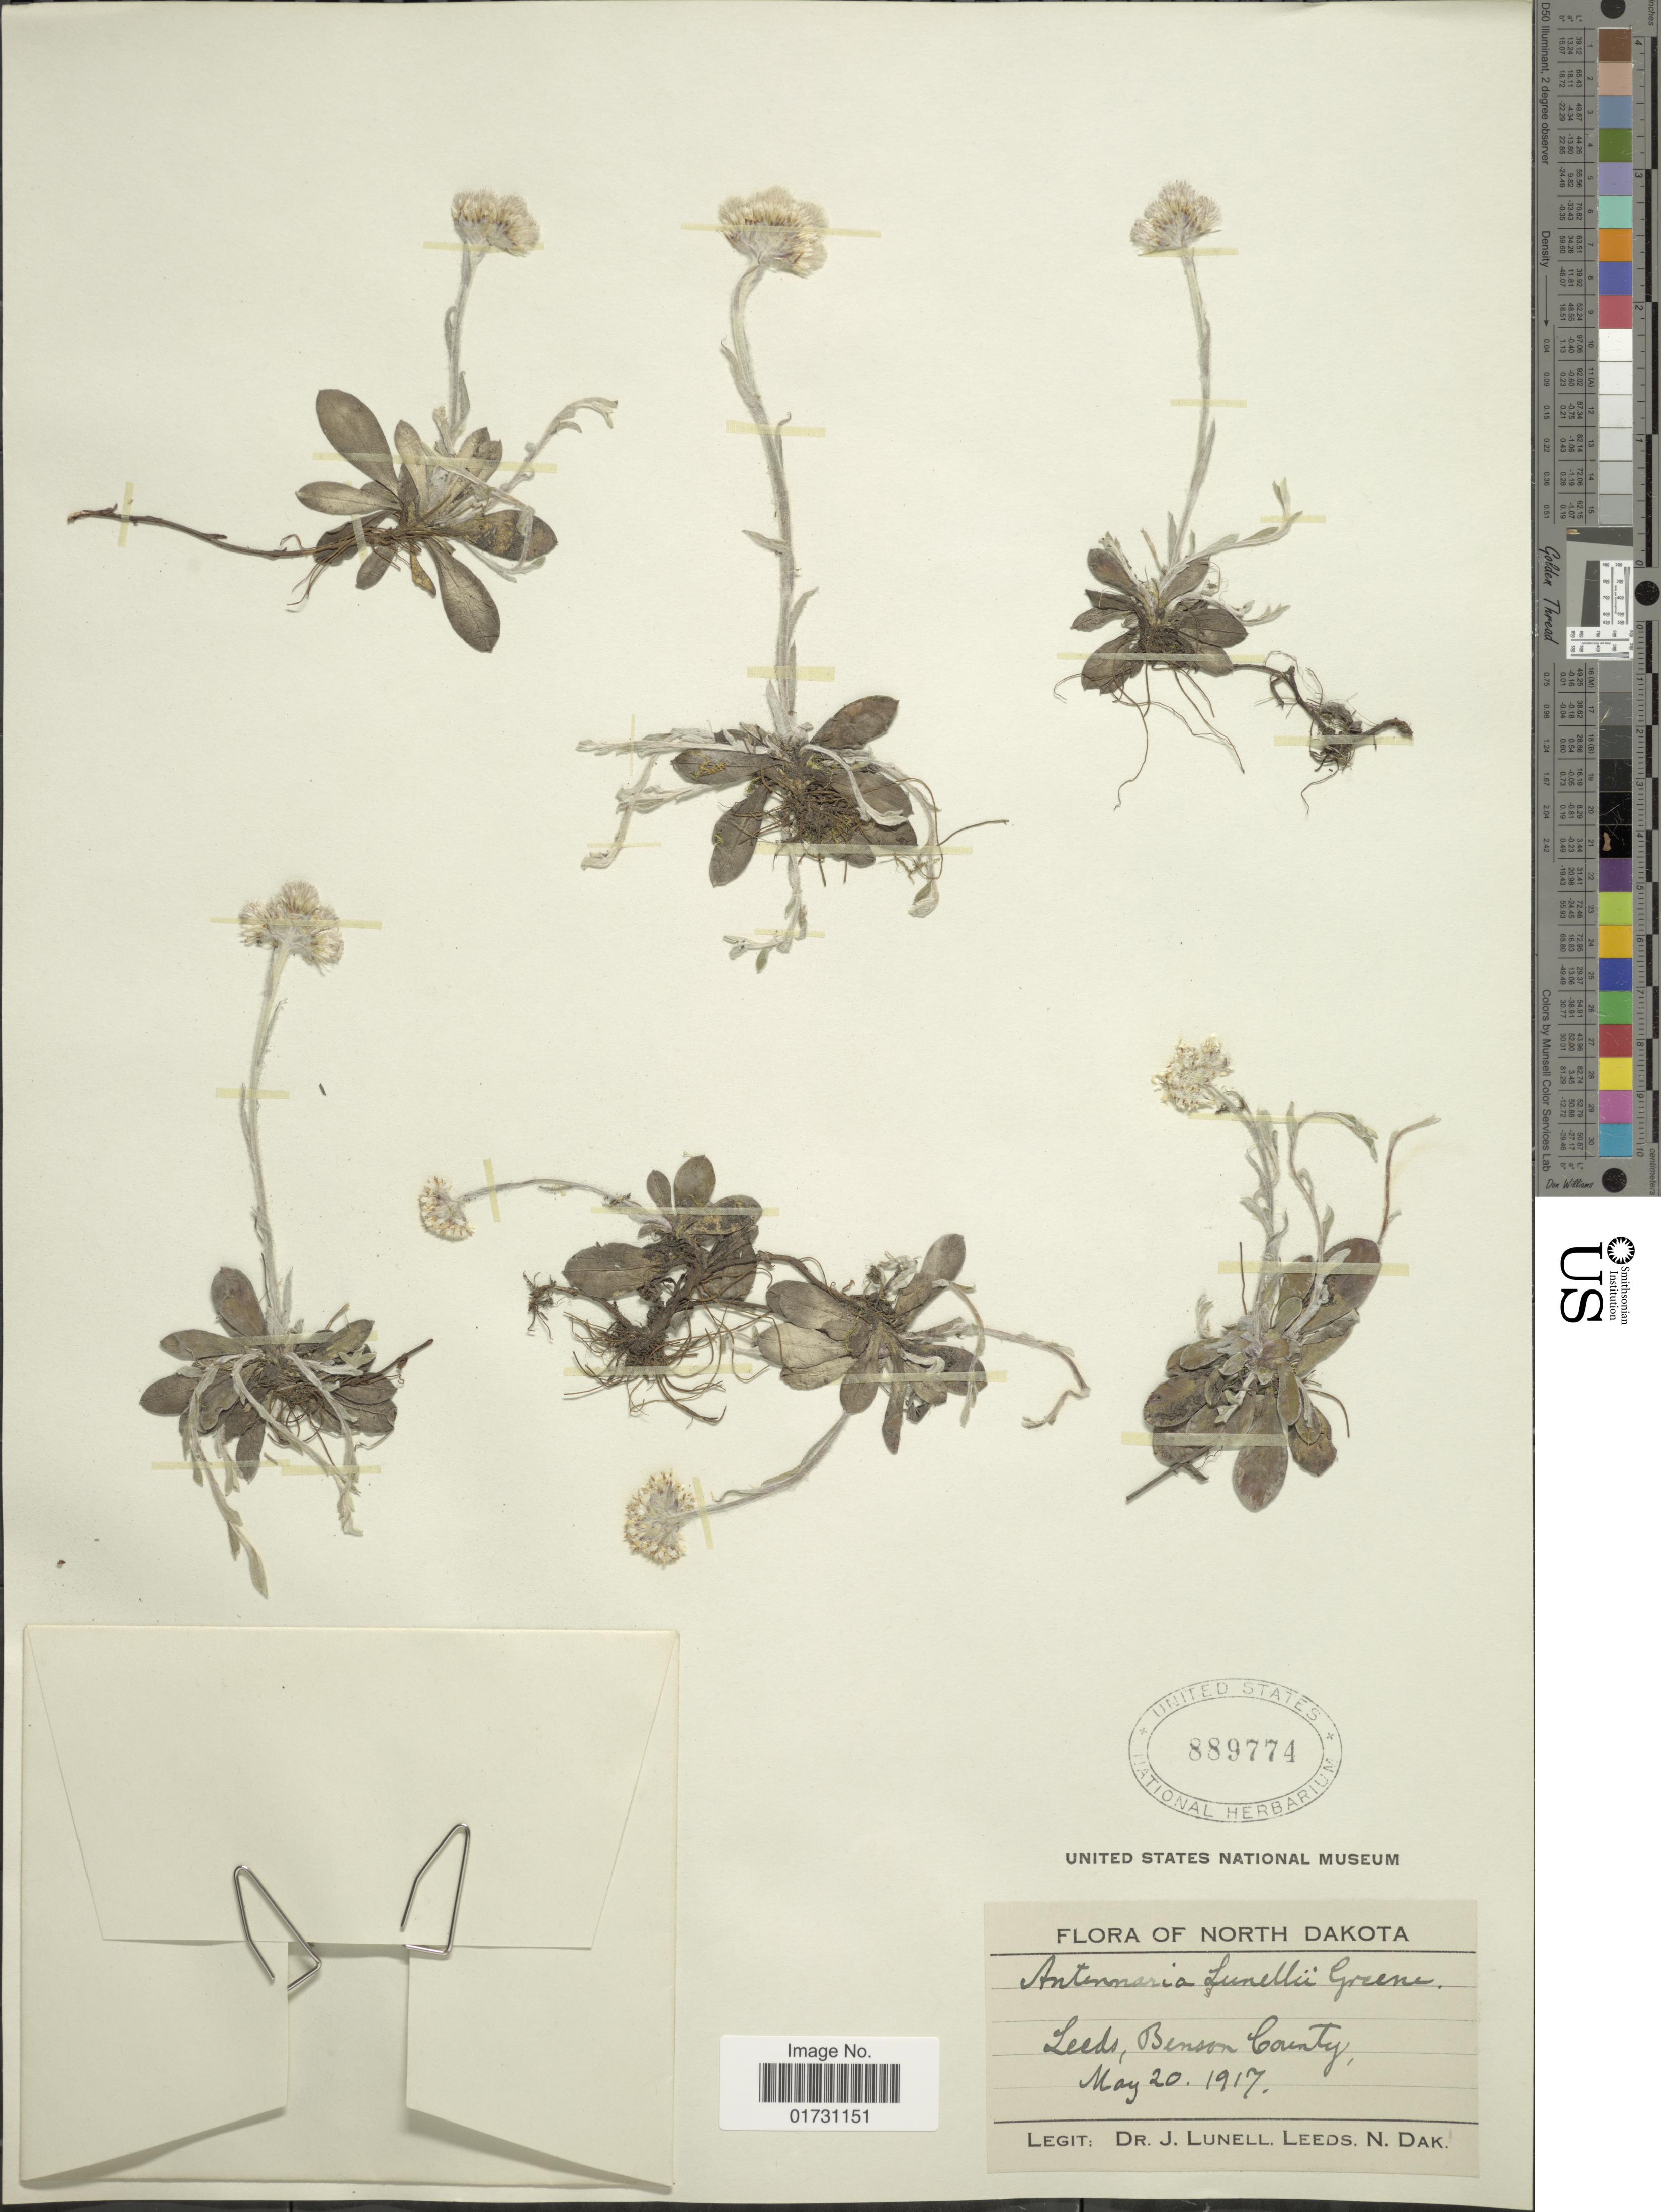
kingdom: Plantae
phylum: Tracheophyta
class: Magnoliopsida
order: Asterales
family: Asteraceae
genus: Antennaria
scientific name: Antennaria lunellii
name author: Greene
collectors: J. Lunell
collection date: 1917-05-20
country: United States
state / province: North Dakota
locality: Leeds, Benson County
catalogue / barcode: US 889774